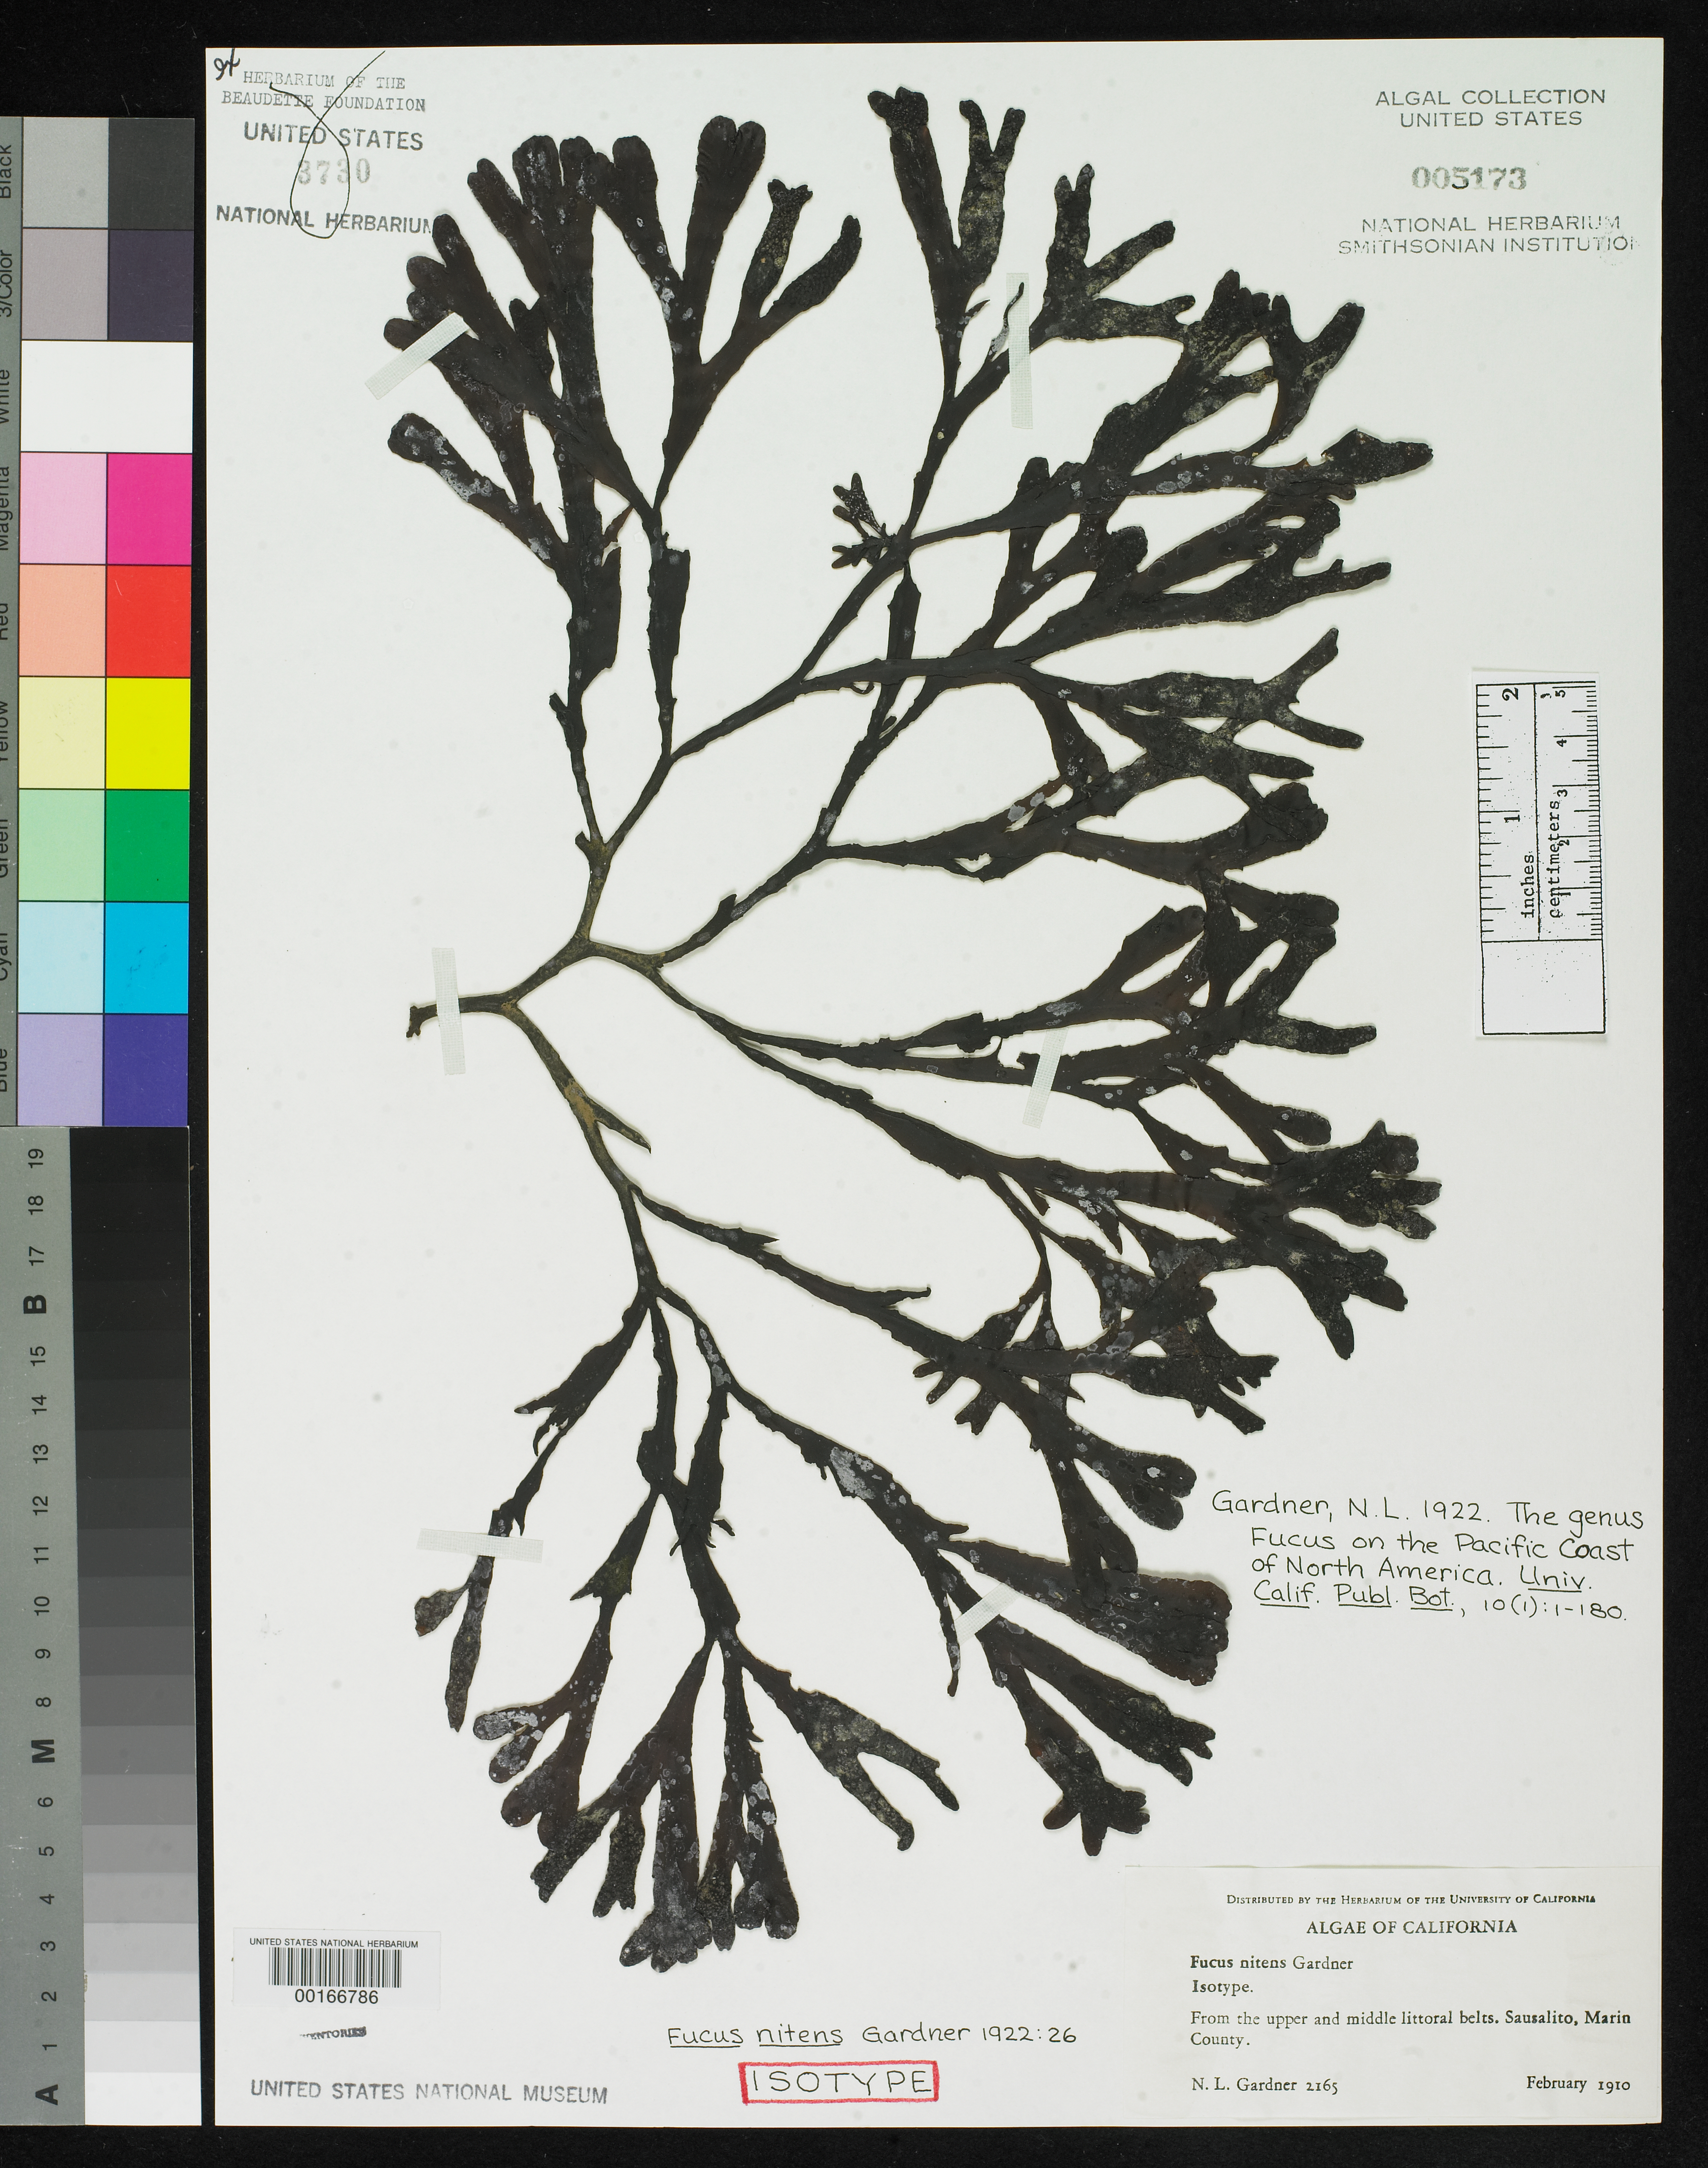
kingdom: Chromista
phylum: Ochrophyta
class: Phaeophyceae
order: Fucales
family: Fucaceae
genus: Fucus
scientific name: Fucus nitens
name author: N.L. Gardner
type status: Isotype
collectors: N. Gardner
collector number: NLG 2165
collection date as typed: Feb 1910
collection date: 1910-02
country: United States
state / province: California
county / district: Marin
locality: Sausalito.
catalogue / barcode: US 5173